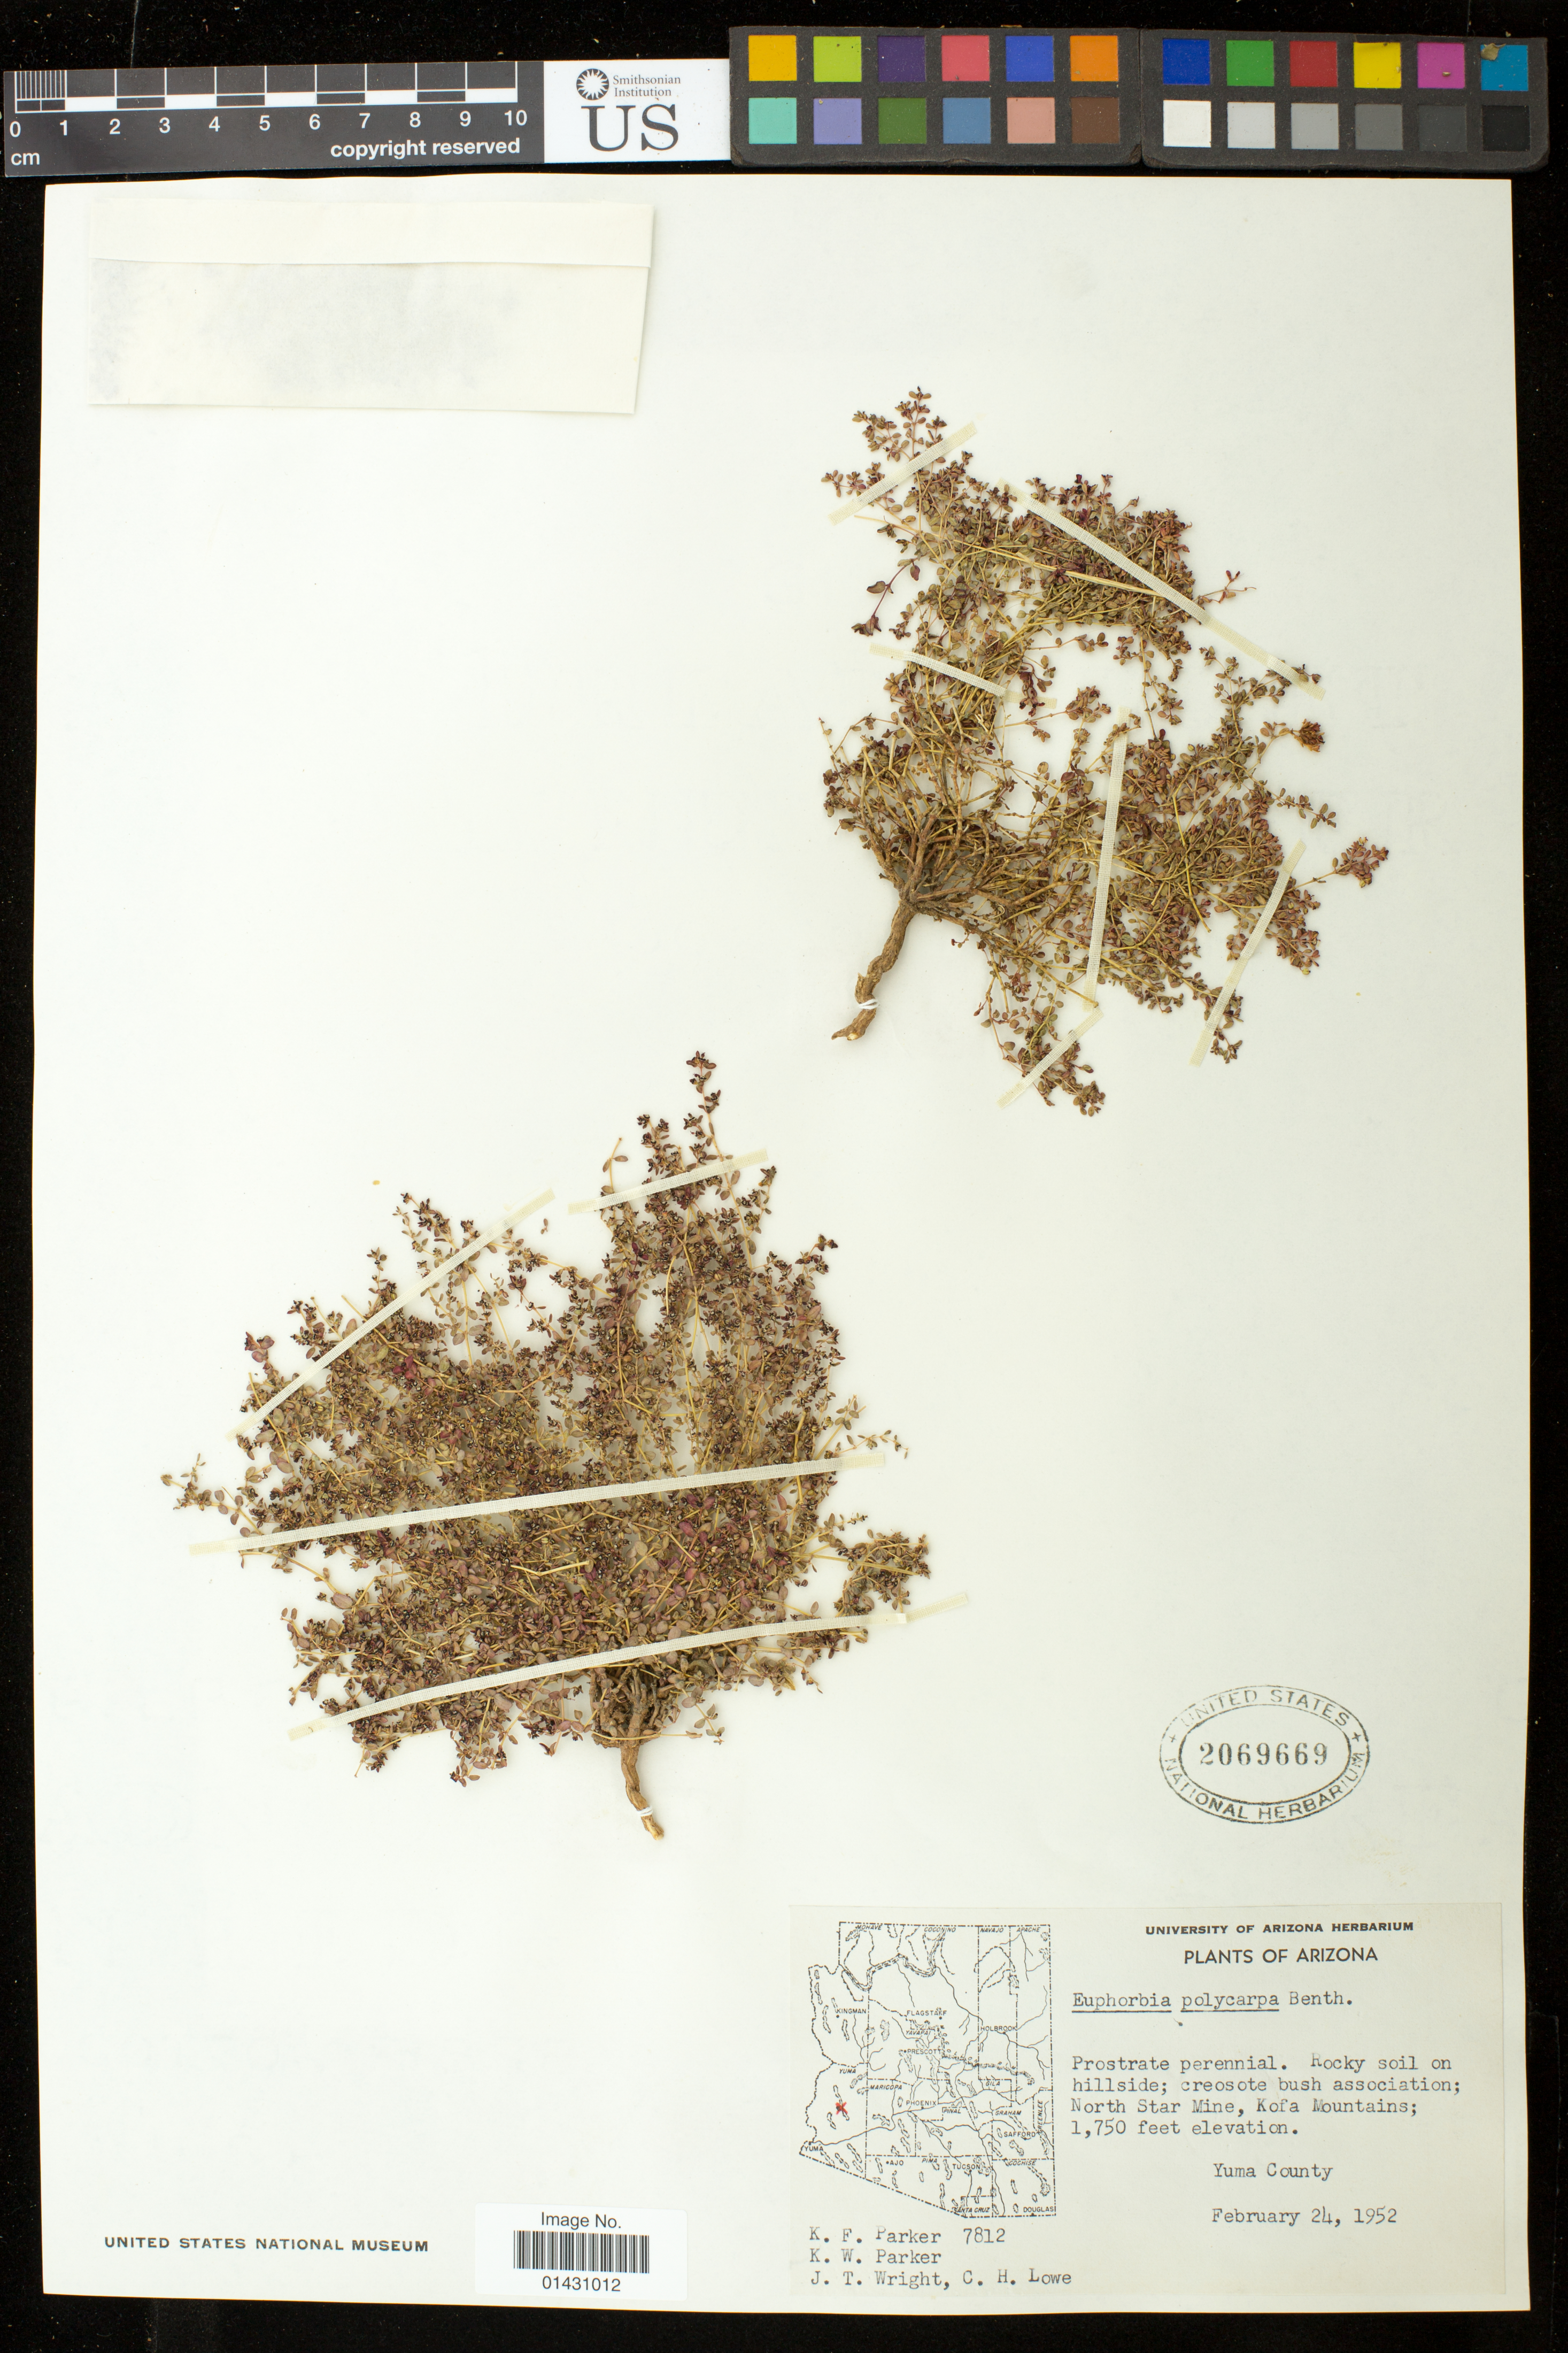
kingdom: Plantae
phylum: Tracheophyta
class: Magnoliopsida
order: Malpighiales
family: Euphorbiaceae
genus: Euphorbia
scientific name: Euphorbia polycarpa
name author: Benth.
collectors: K. F. Parker, K. Parker, J. T. Wright & Lowe Jr., C. H.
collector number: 7812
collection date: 1952-02-24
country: United States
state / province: Arizona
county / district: Yuma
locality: North Star Mine, Kofa Mountains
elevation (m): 533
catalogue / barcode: US 2069669